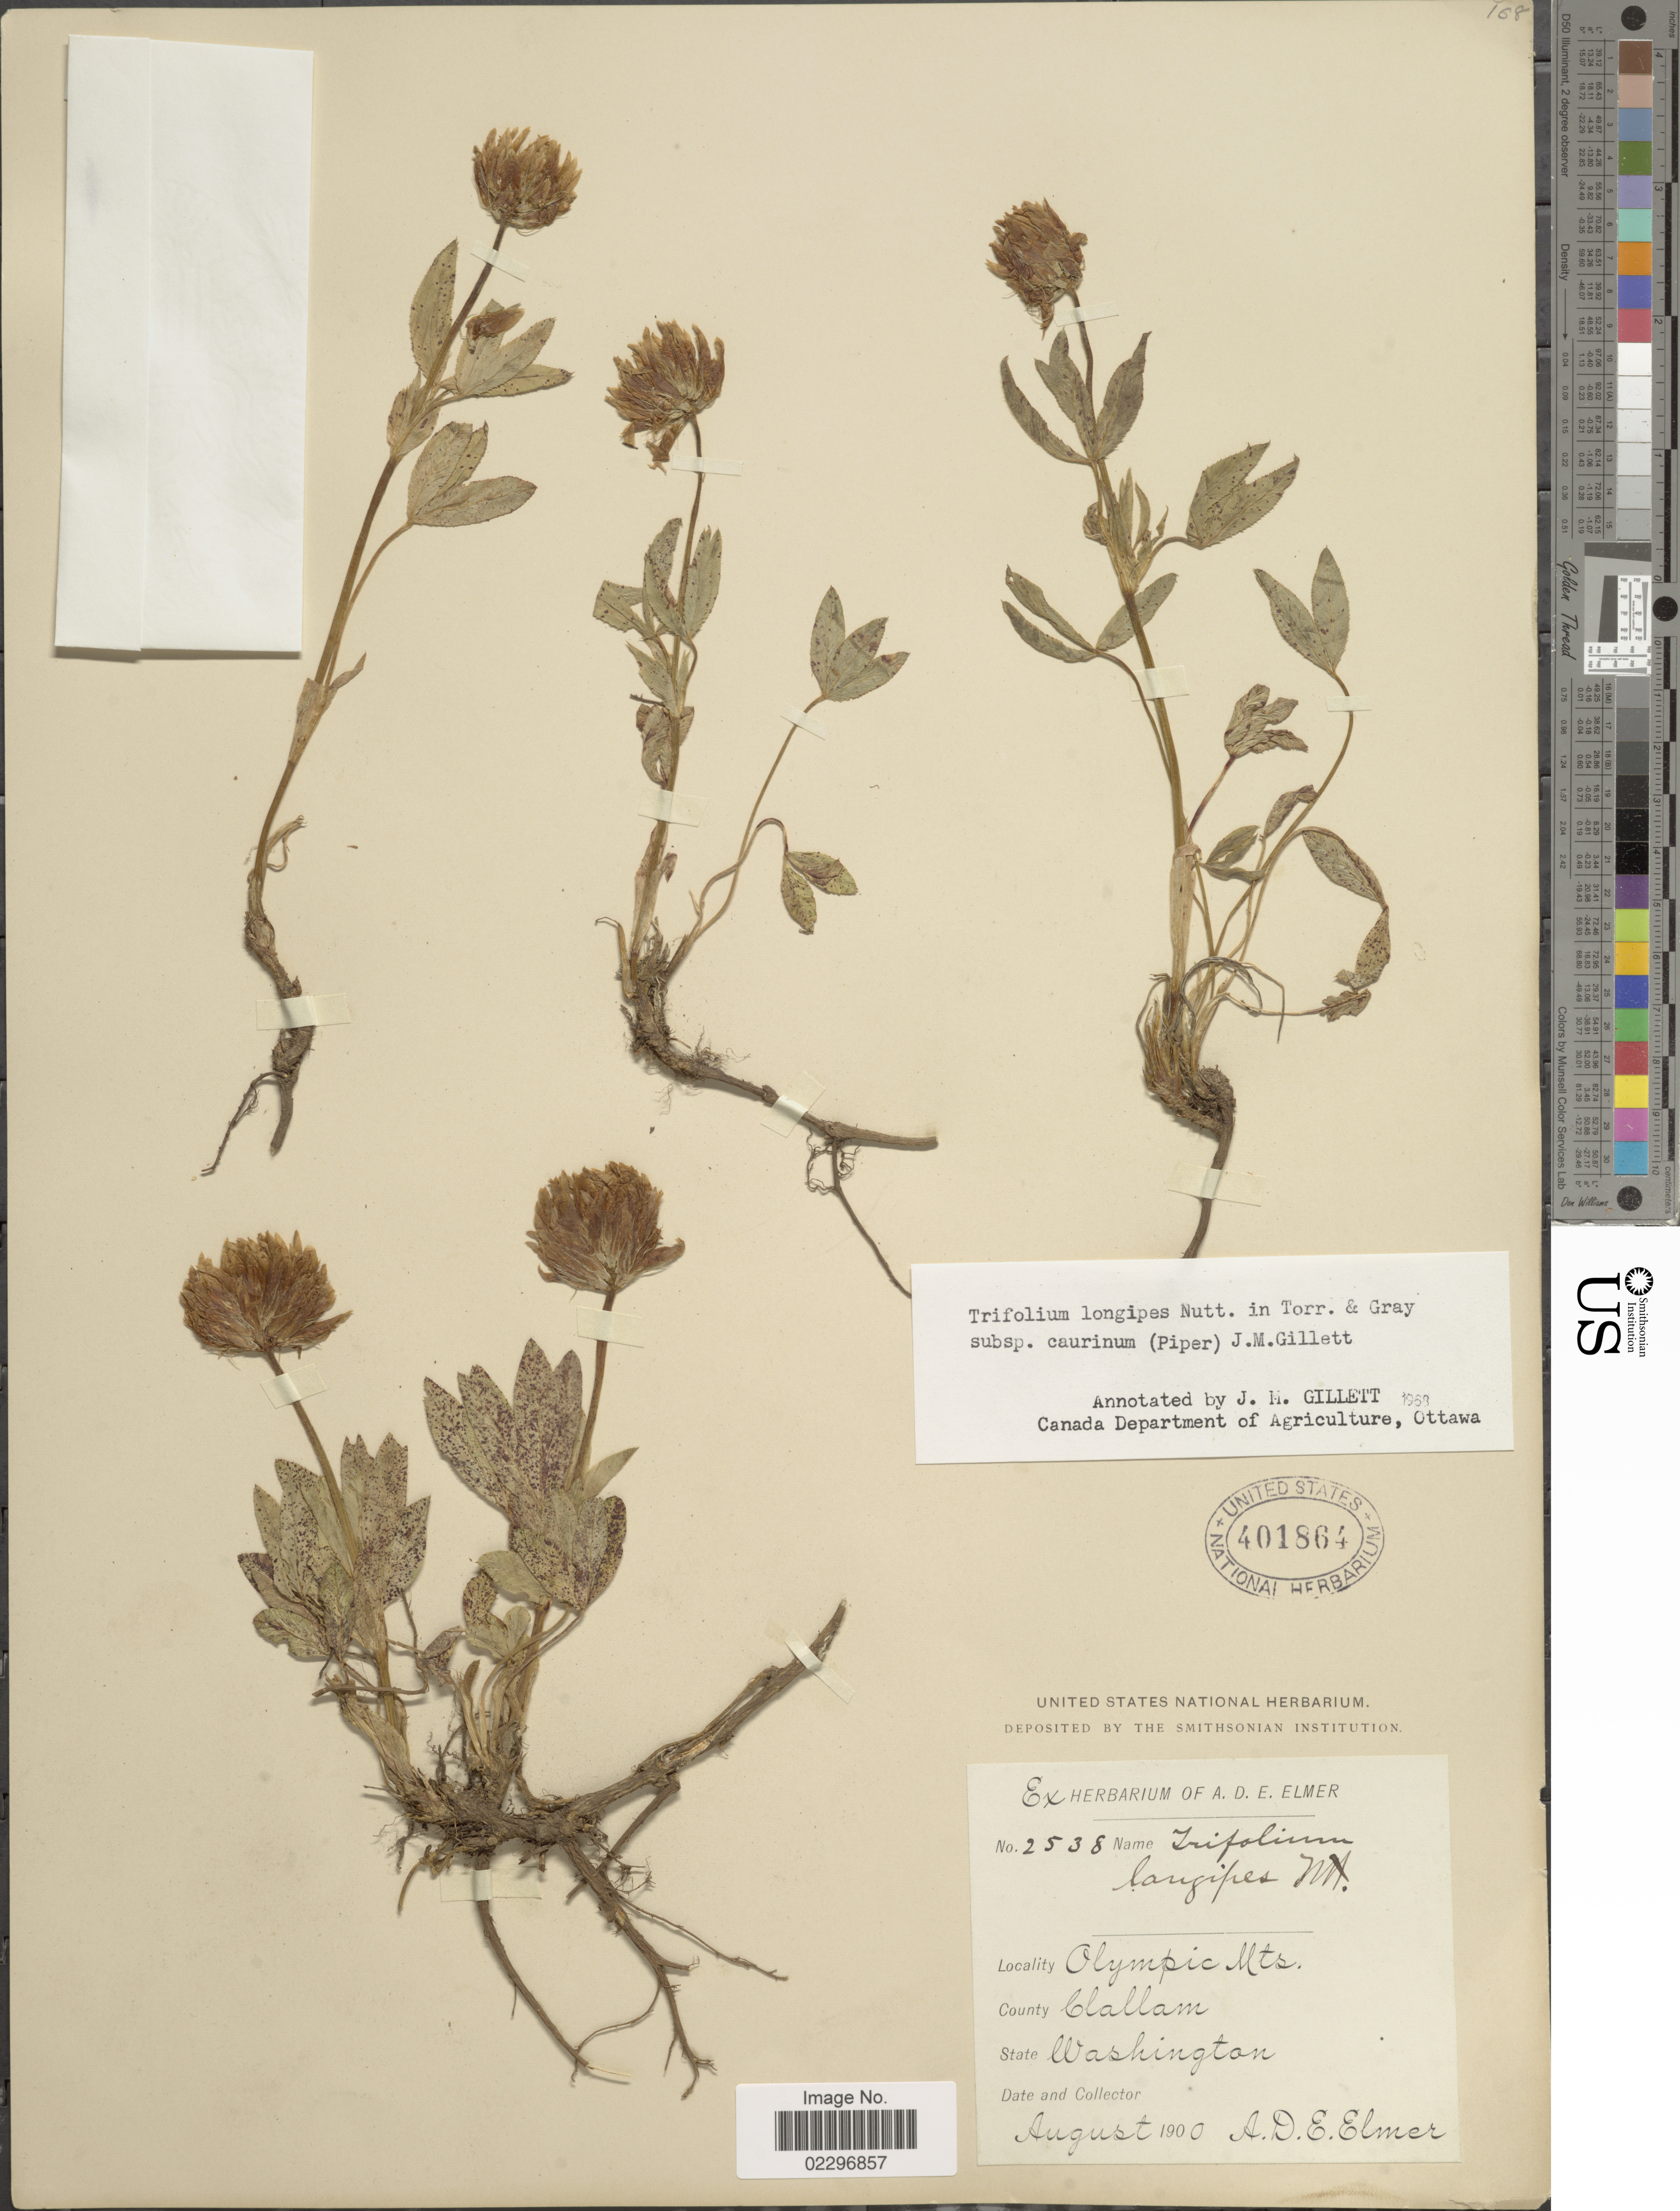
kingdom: Plantae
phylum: Tracheophyta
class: Magnoliopsida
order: Fabales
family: Fabaceae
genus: Trifolium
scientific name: Trifolium longipes subsp. caurinum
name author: (Piper) J.M. Gillett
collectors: A. D. E. Elmer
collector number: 2538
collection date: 1900-08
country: United States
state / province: Washington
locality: Olympic Mts, Clallam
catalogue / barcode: US 401864